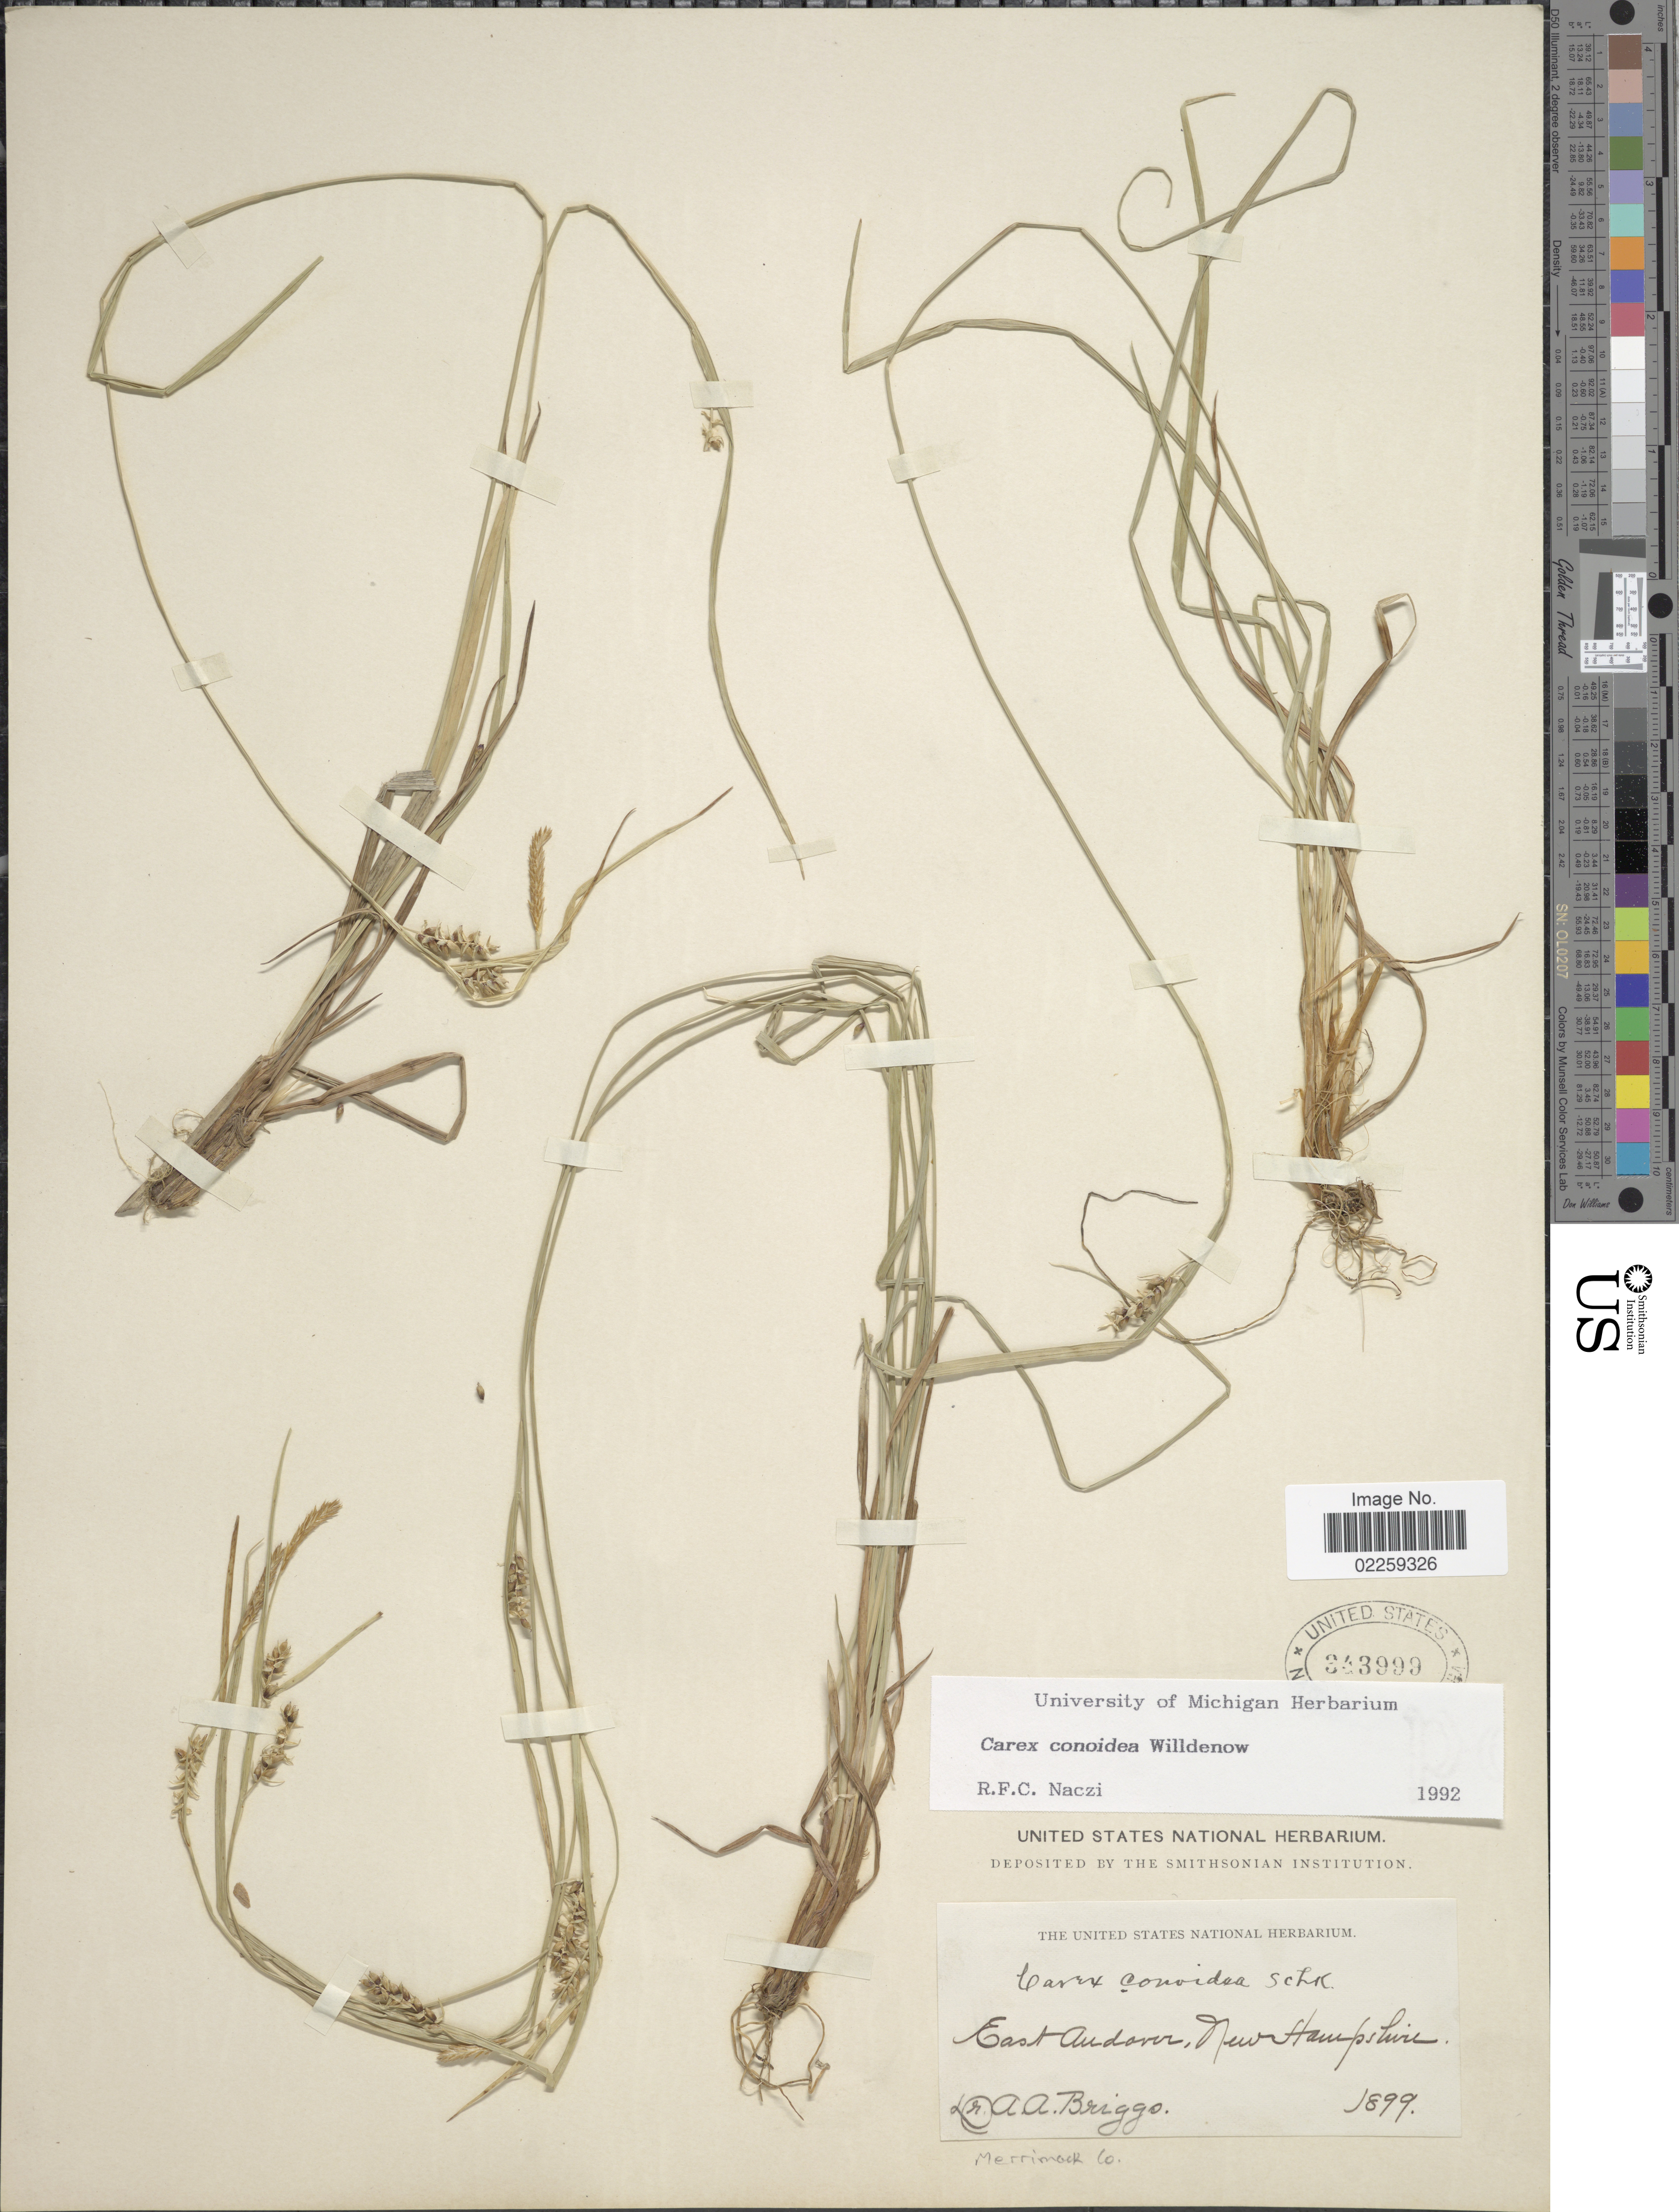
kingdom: Plantae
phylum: Tracheophyta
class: Liliopsida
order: Poales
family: Cyperaceae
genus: Carex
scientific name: Carex conoidea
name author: Willd.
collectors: A. Briggs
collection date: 1899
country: United States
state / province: New Hampshire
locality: East Andover Merrimack Co.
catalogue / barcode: US 343999